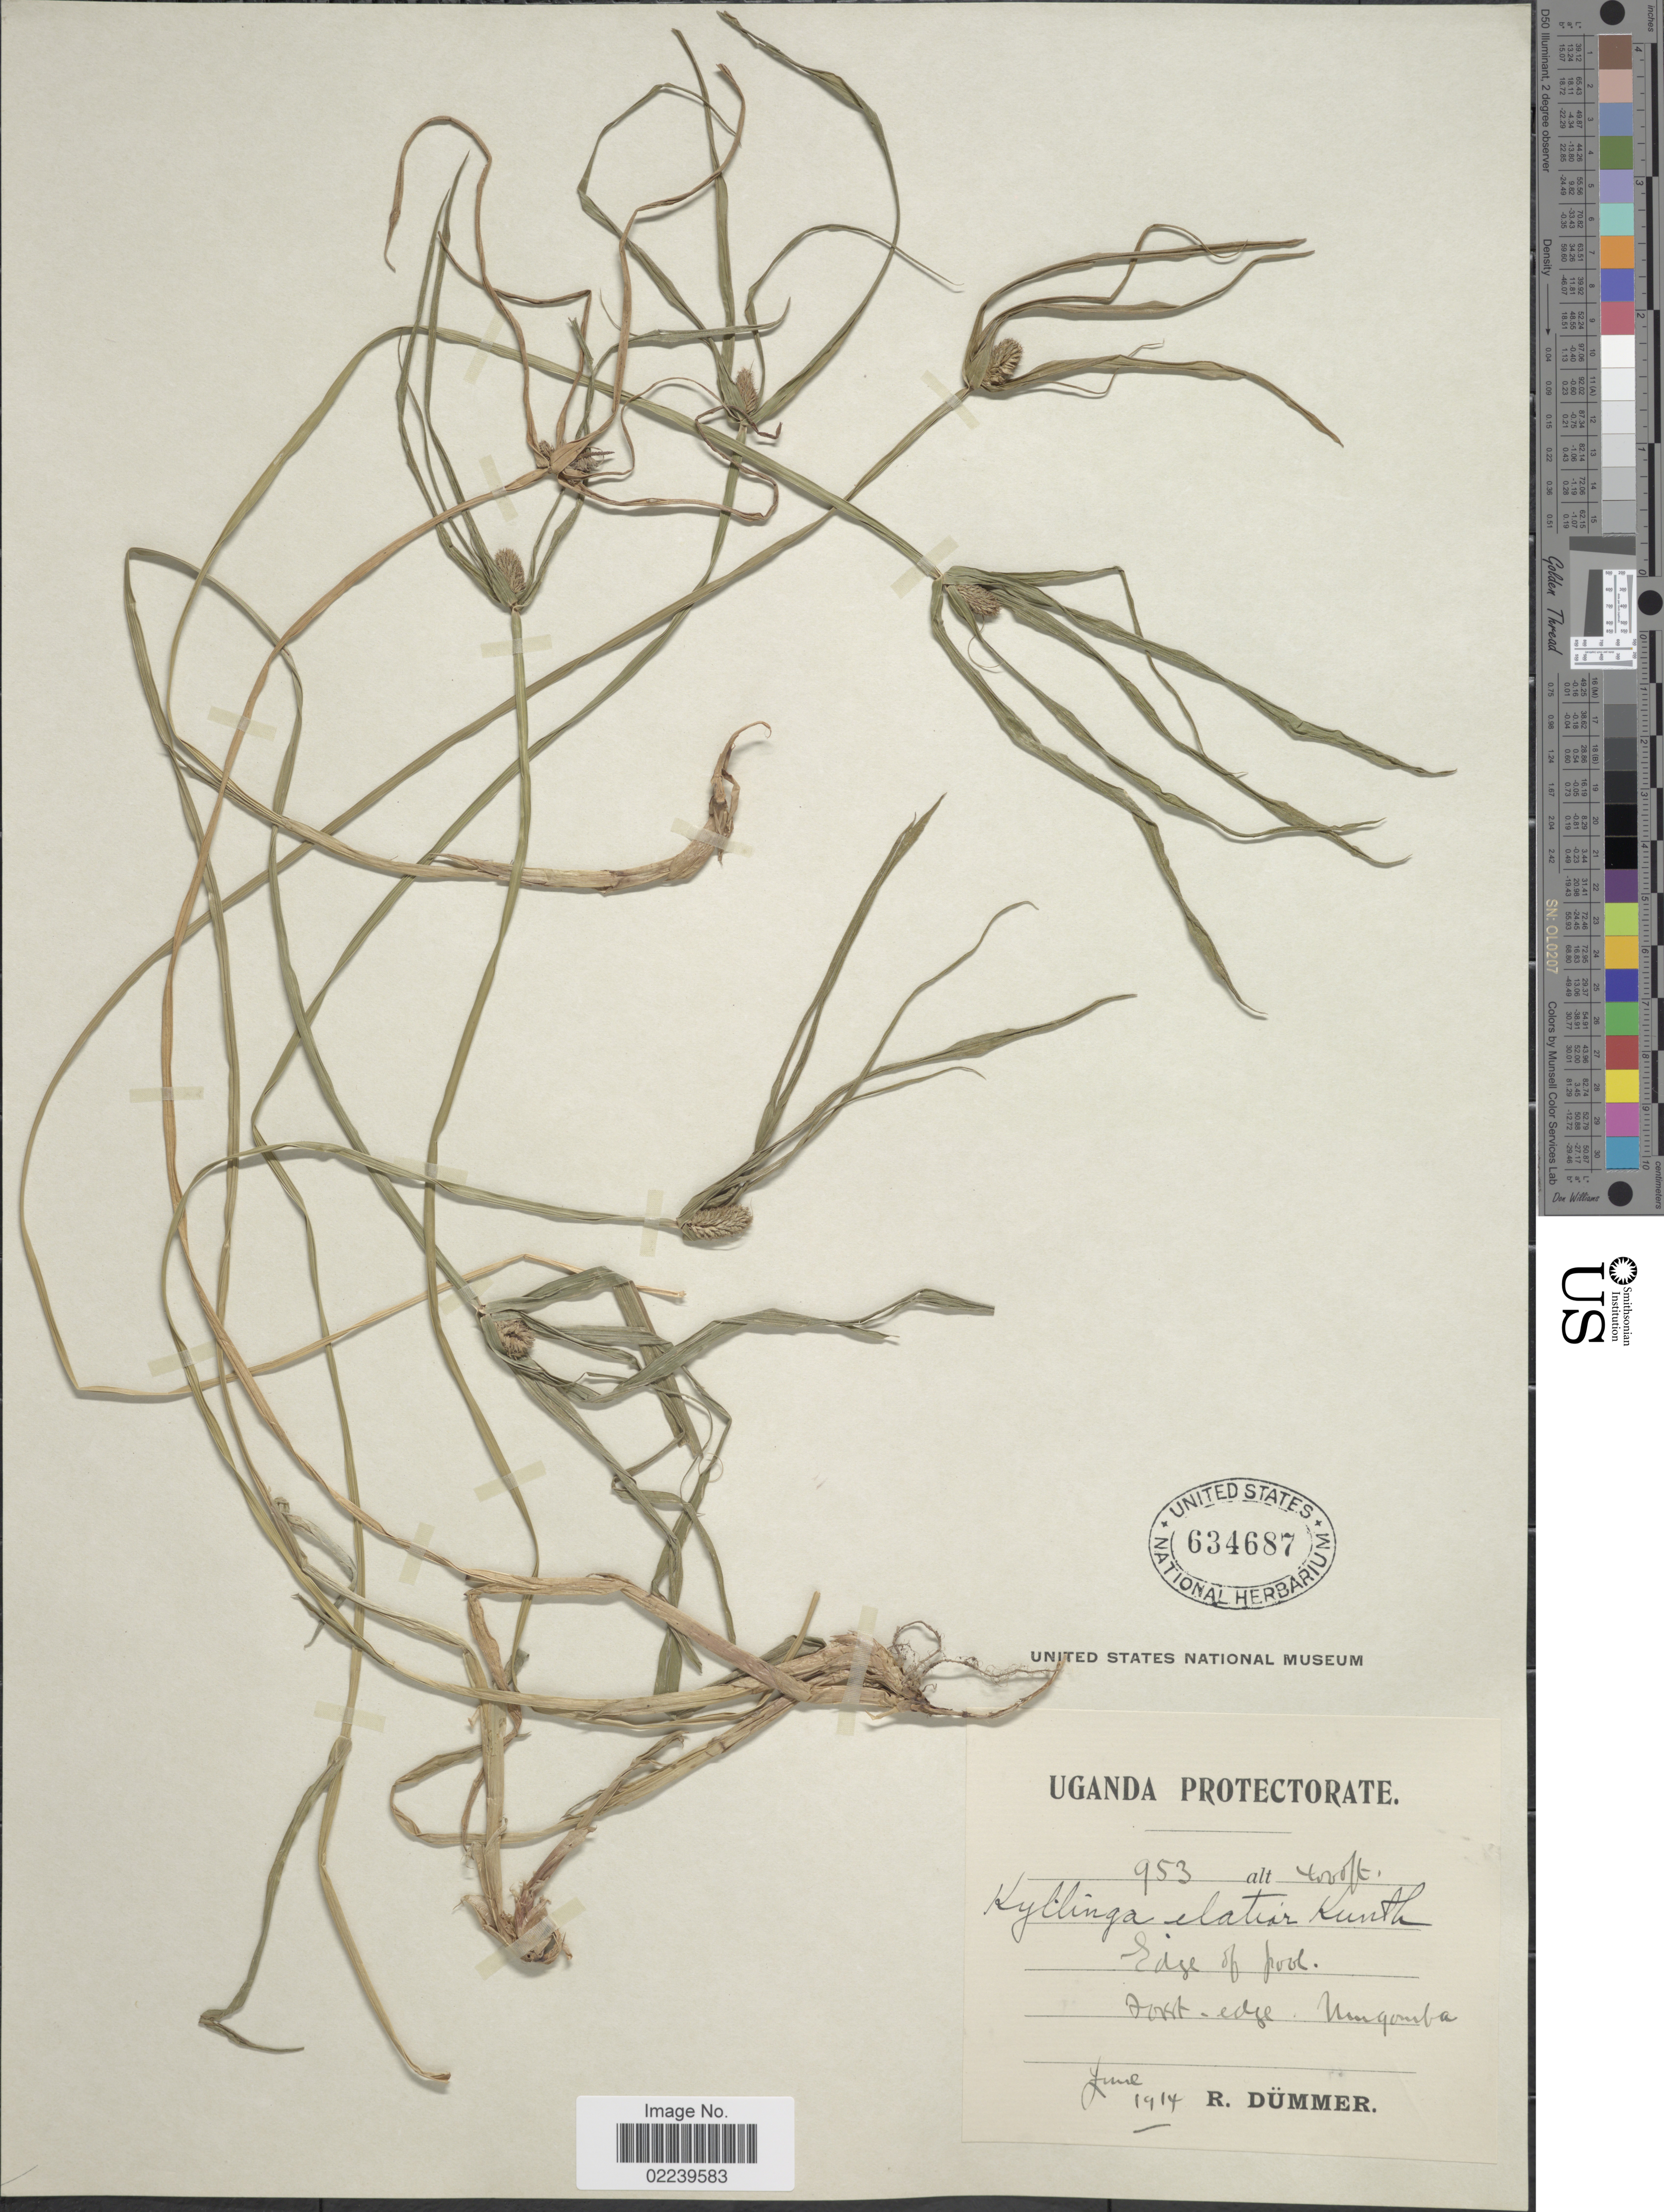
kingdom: Plantae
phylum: Tracheophyta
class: Liliopsida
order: Poales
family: Cyperaceae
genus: Cyperus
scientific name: Cyperus ruwenzoriensis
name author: (C.B. Clarke) Huygh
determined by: Strong, M. T., (US), Smithsonian Institution - National Museum of Natural History (UNITED STATES)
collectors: R. A. Dümmer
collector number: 953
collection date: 1914-06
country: Uganda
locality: Edge of pool. Mugomba.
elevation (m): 1219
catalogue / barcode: US 634687